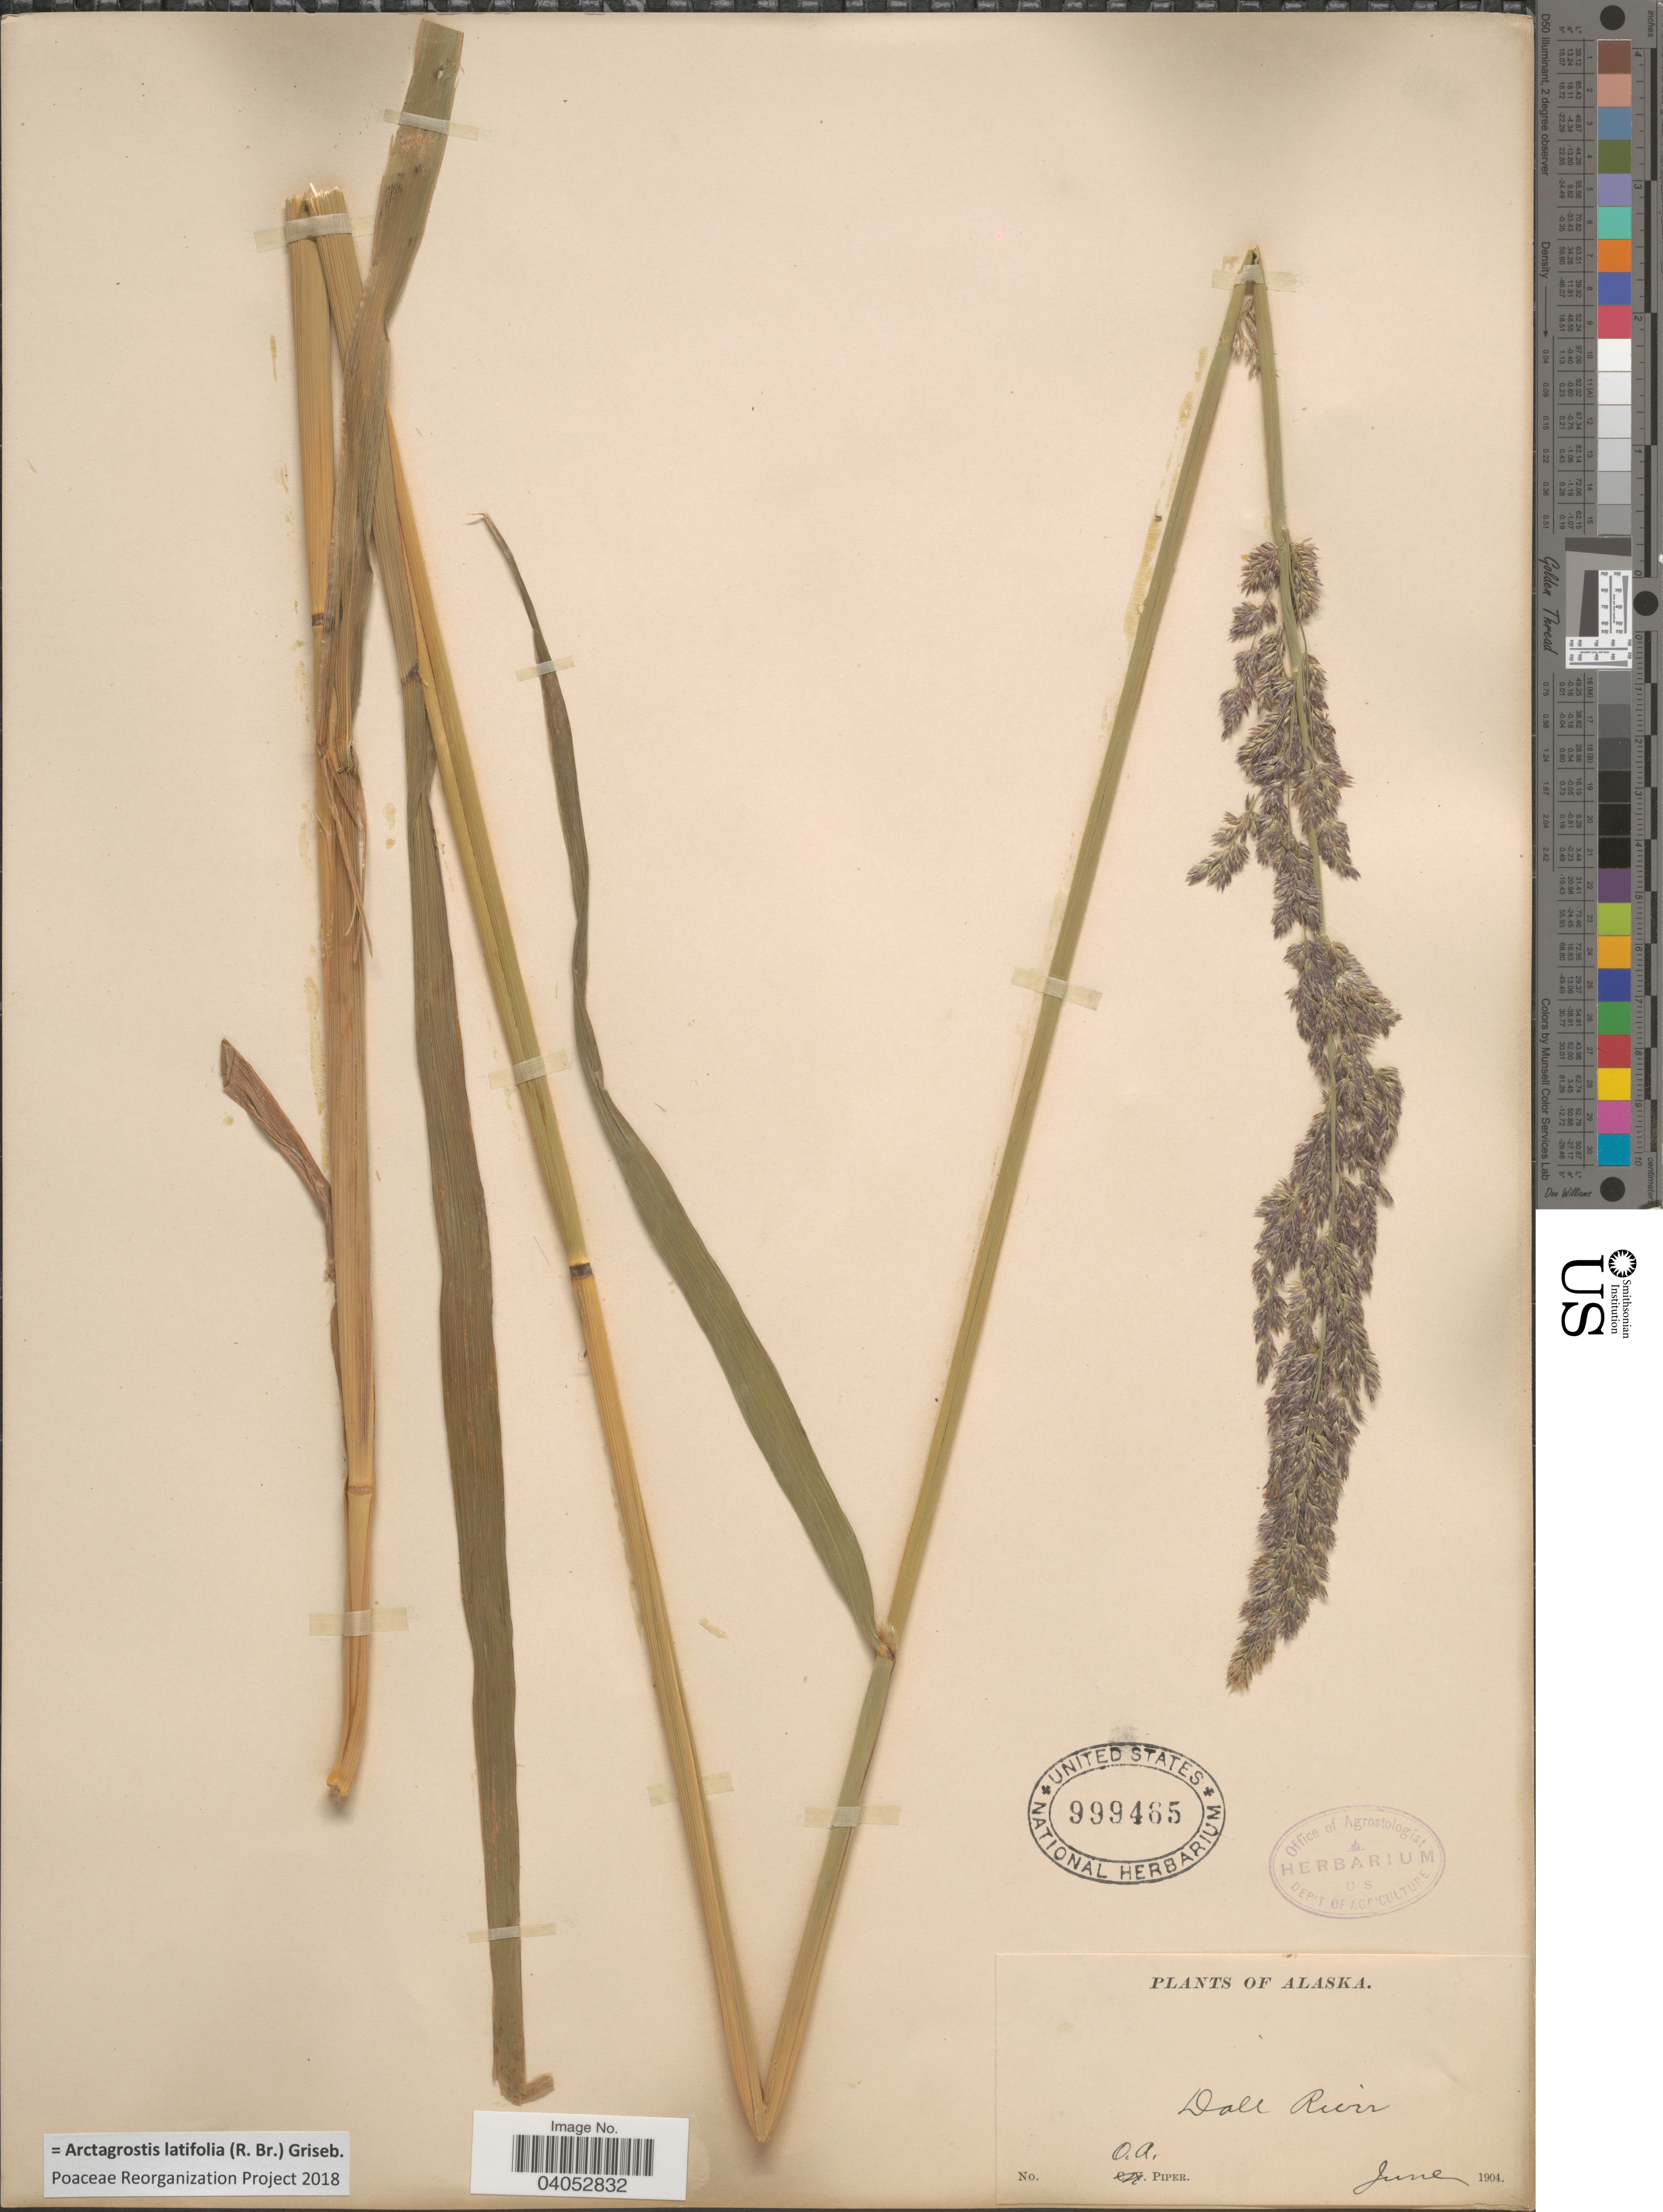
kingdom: Plantae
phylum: Tracheophyta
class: Liliopsida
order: Poales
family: Poaceae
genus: Arctagrostis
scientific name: Arctagrostis latifolia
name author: (R. Br.) Griseb.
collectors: O. Piper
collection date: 1904-06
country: United States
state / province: Alaska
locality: Dall River.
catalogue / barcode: US 999465